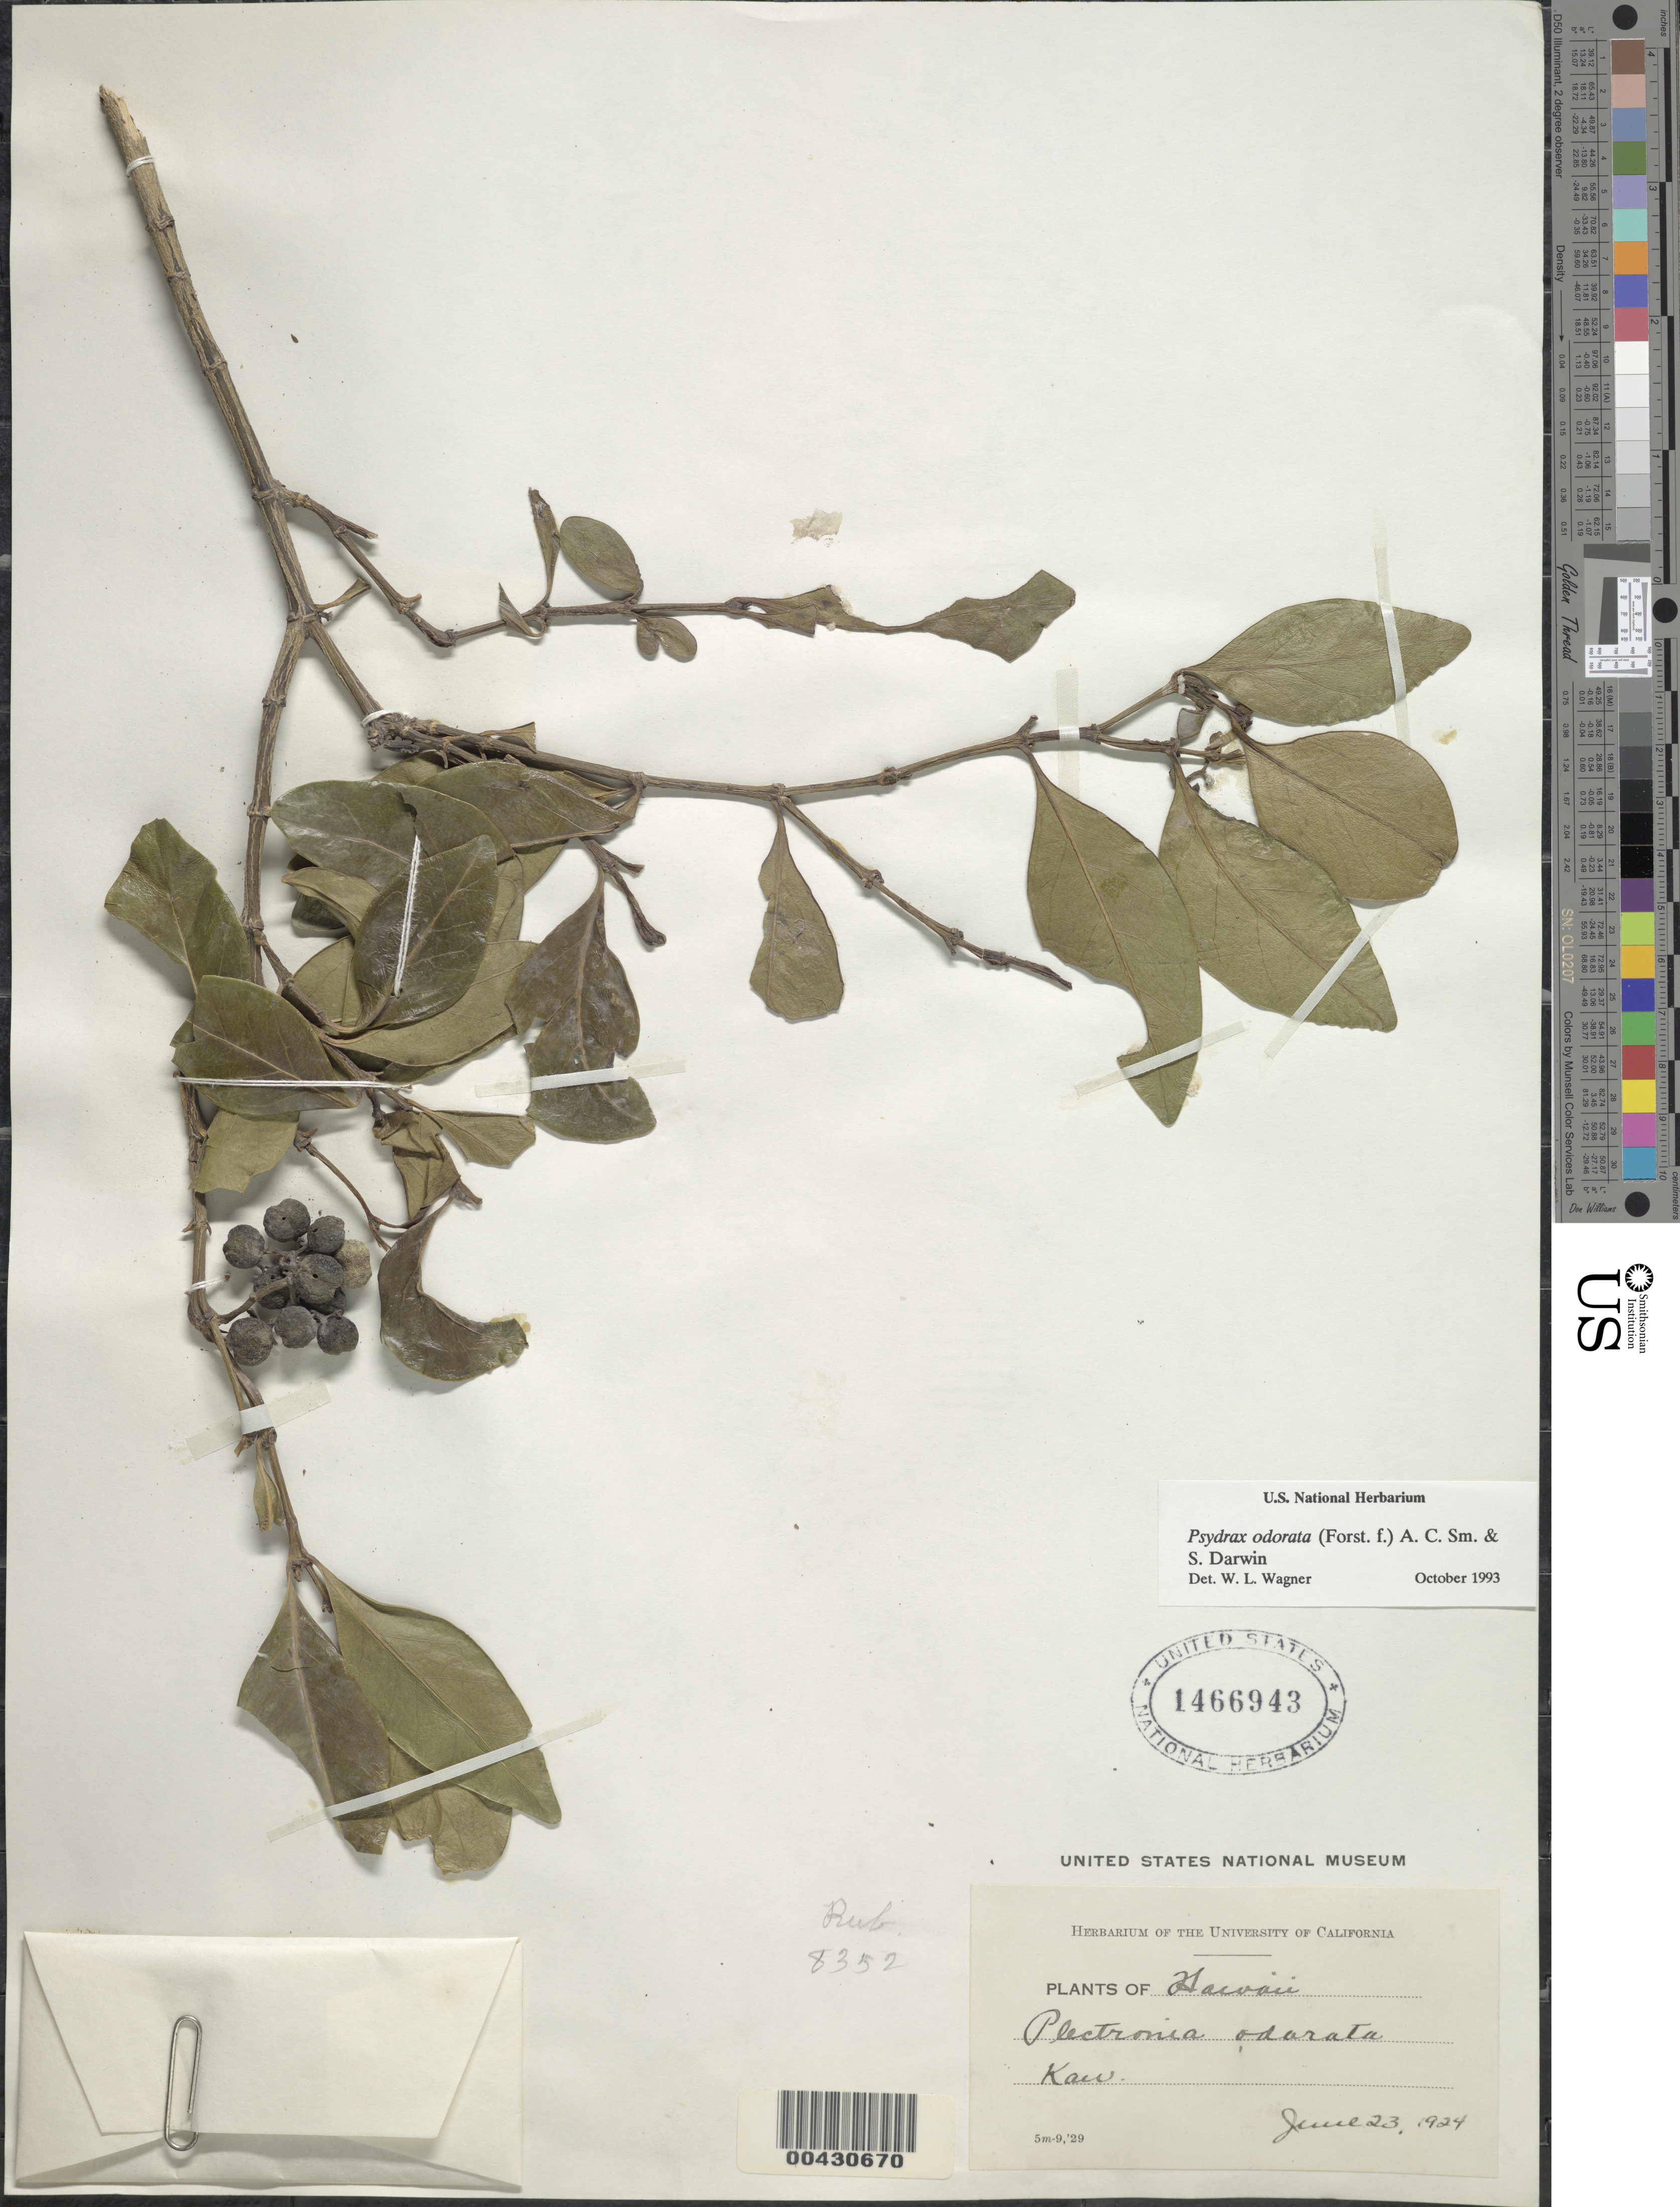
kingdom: Plantae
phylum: Tracheophyta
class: Magnoliopsida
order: Gentianales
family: Rubiaceae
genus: Psydrax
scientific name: Psydrax odorata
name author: (G. Forst.) A.C. Sm. & S.P. Darwin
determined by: Wagner, W. L., (BOT), Smithsonian Institution - National Museum of Natural History (UNITED STATES)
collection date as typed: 23 Jun 1924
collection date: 1924-06-23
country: United States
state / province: Hawaii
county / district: Hawaii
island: Hawaii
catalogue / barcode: US 1466943